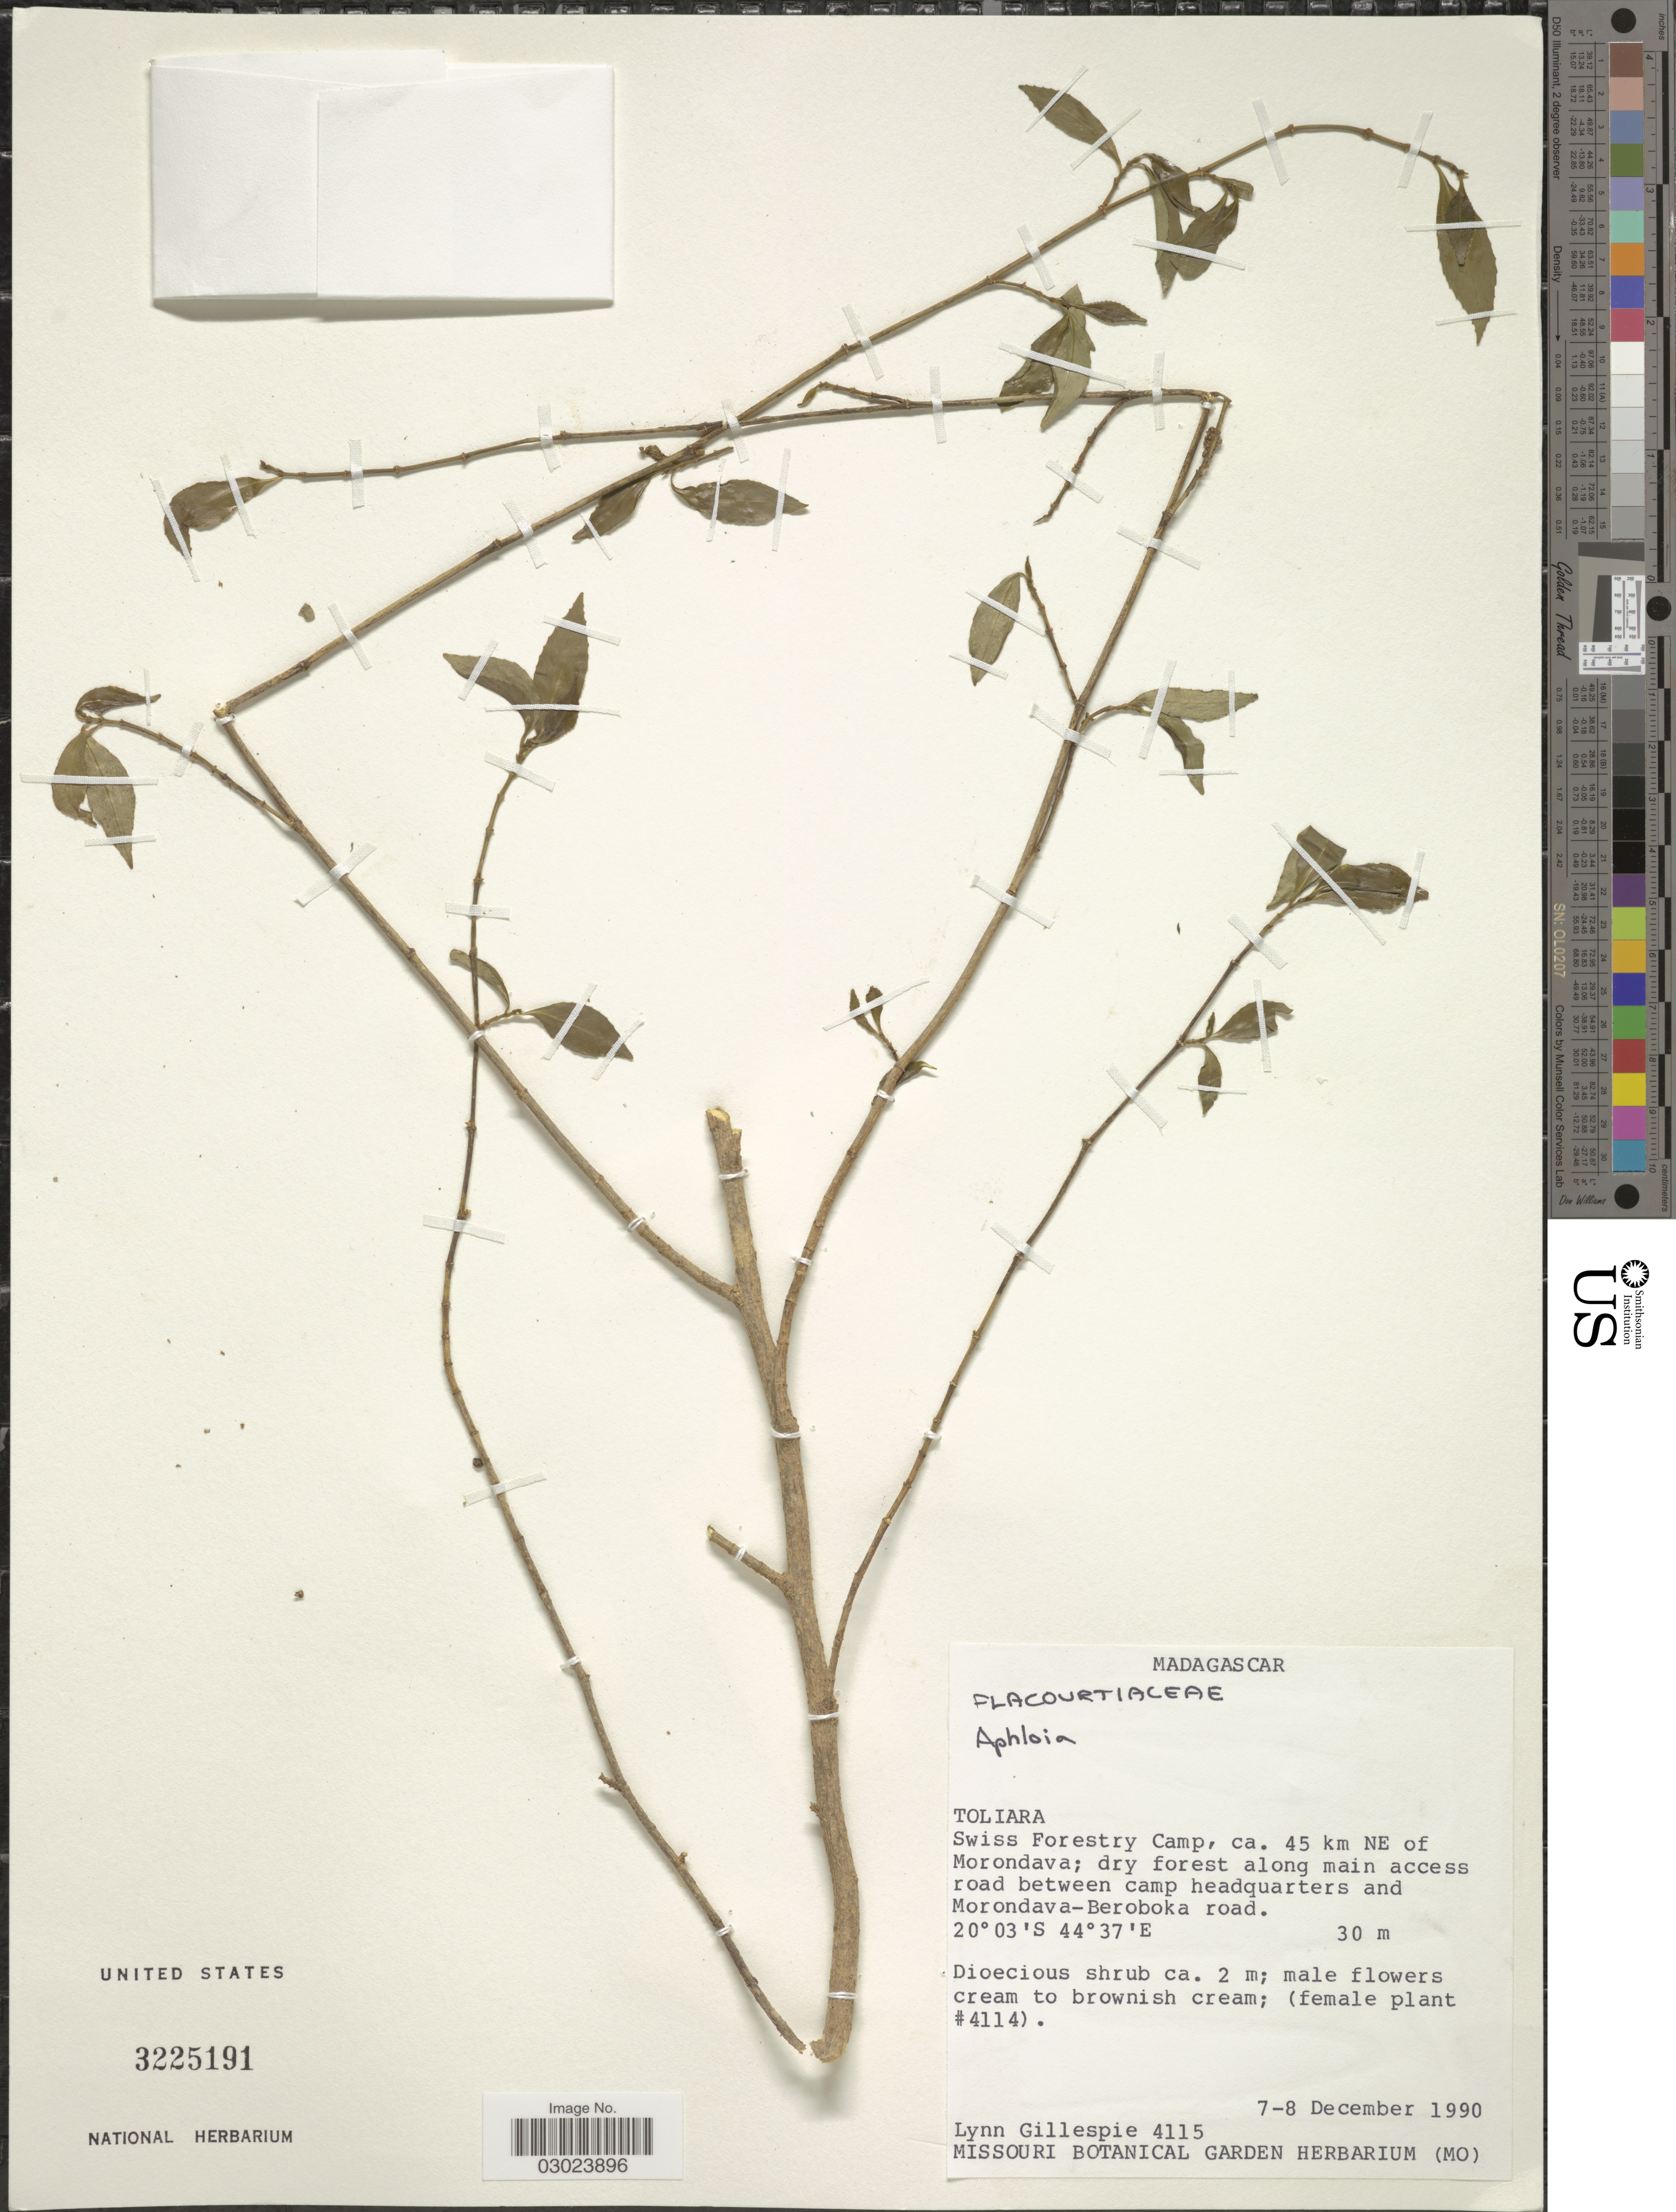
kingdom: Plantae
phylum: Tracheophyta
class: Magnoliopsida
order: Crossosomatales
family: Aphloiaceae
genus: Aphloia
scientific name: Aphloia sp.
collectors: L. J. Gillespie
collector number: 4115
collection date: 1990-12-07/1990-12-08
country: Madagascar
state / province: Menabe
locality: Swiss Forestry Camp, ca. 45 km NE of Morondava; along main access road between camp headquarters and Morondava-Beroboka road.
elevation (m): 30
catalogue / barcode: US 3225191